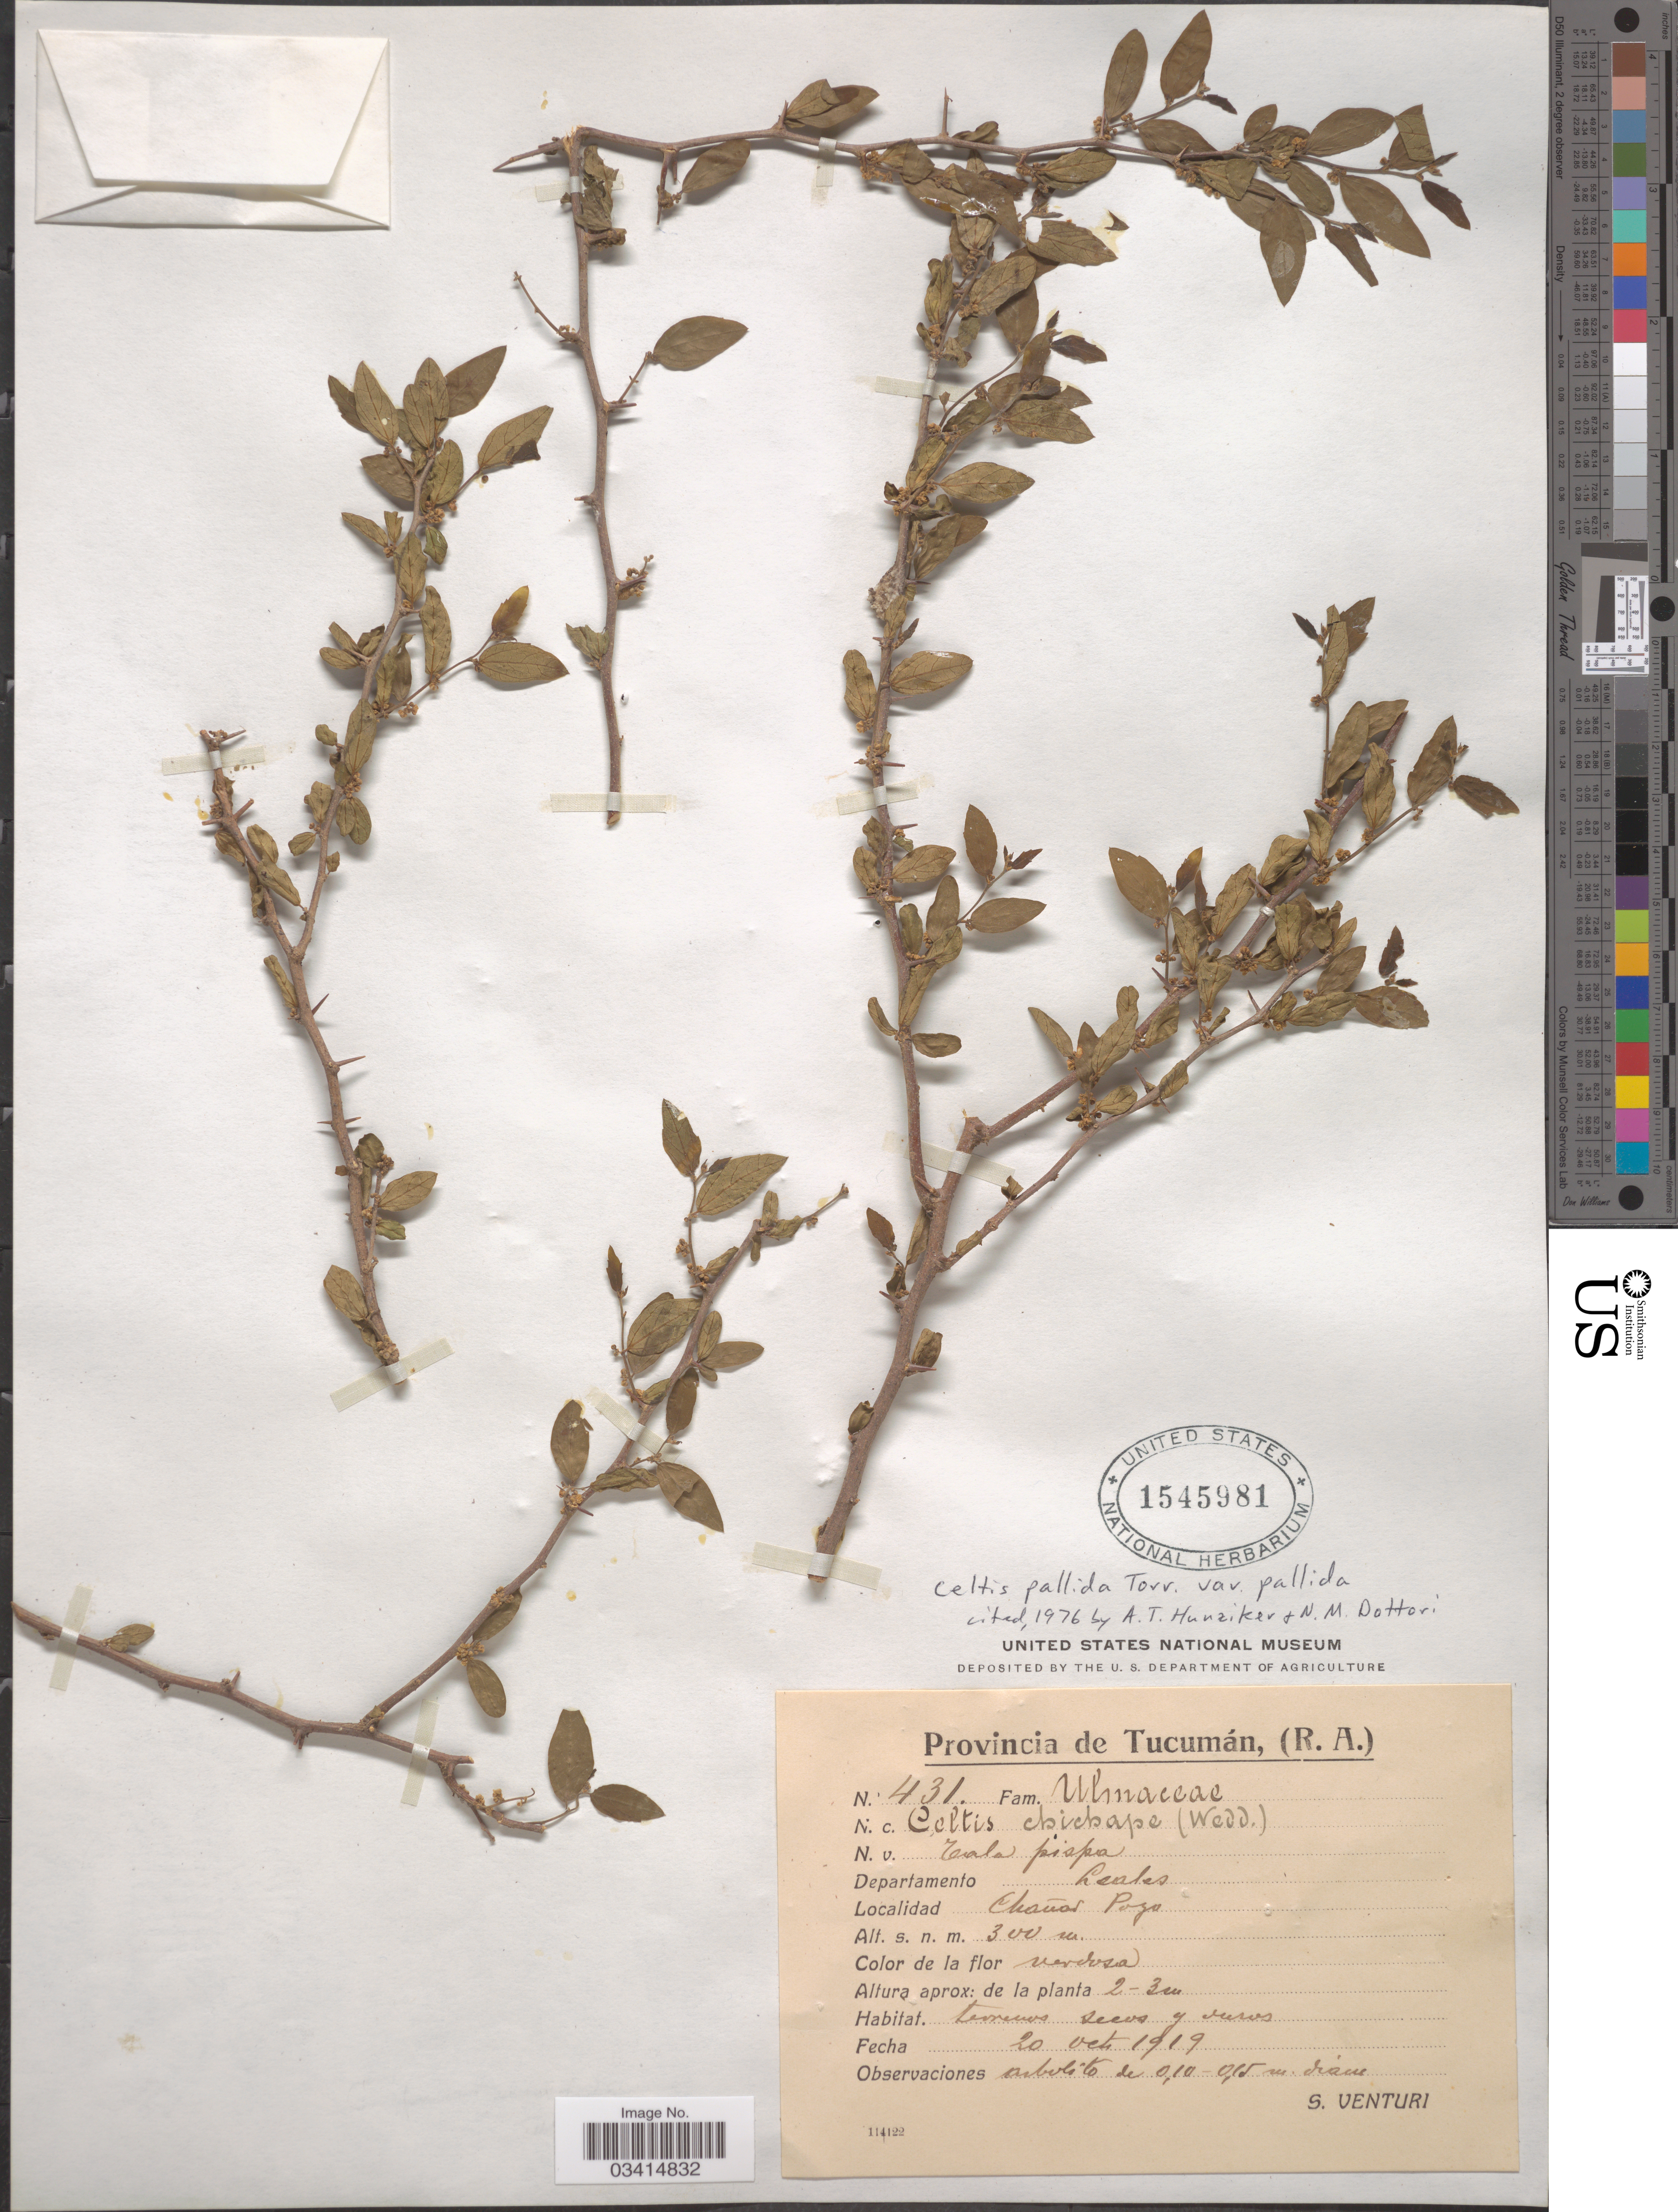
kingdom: Plantae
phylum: Tracheophyta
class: Magnoliopsida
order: Rosales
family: Cannabaceae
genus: Celtis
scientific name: Celtis pallida var. pallida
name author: Torr.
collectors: S. Venturi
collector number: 431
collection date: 1919-10-20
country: Argentina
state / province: Tucuman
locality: Departamento Leales. Chañar Pozo.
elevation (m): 300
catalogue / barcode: US 1545981